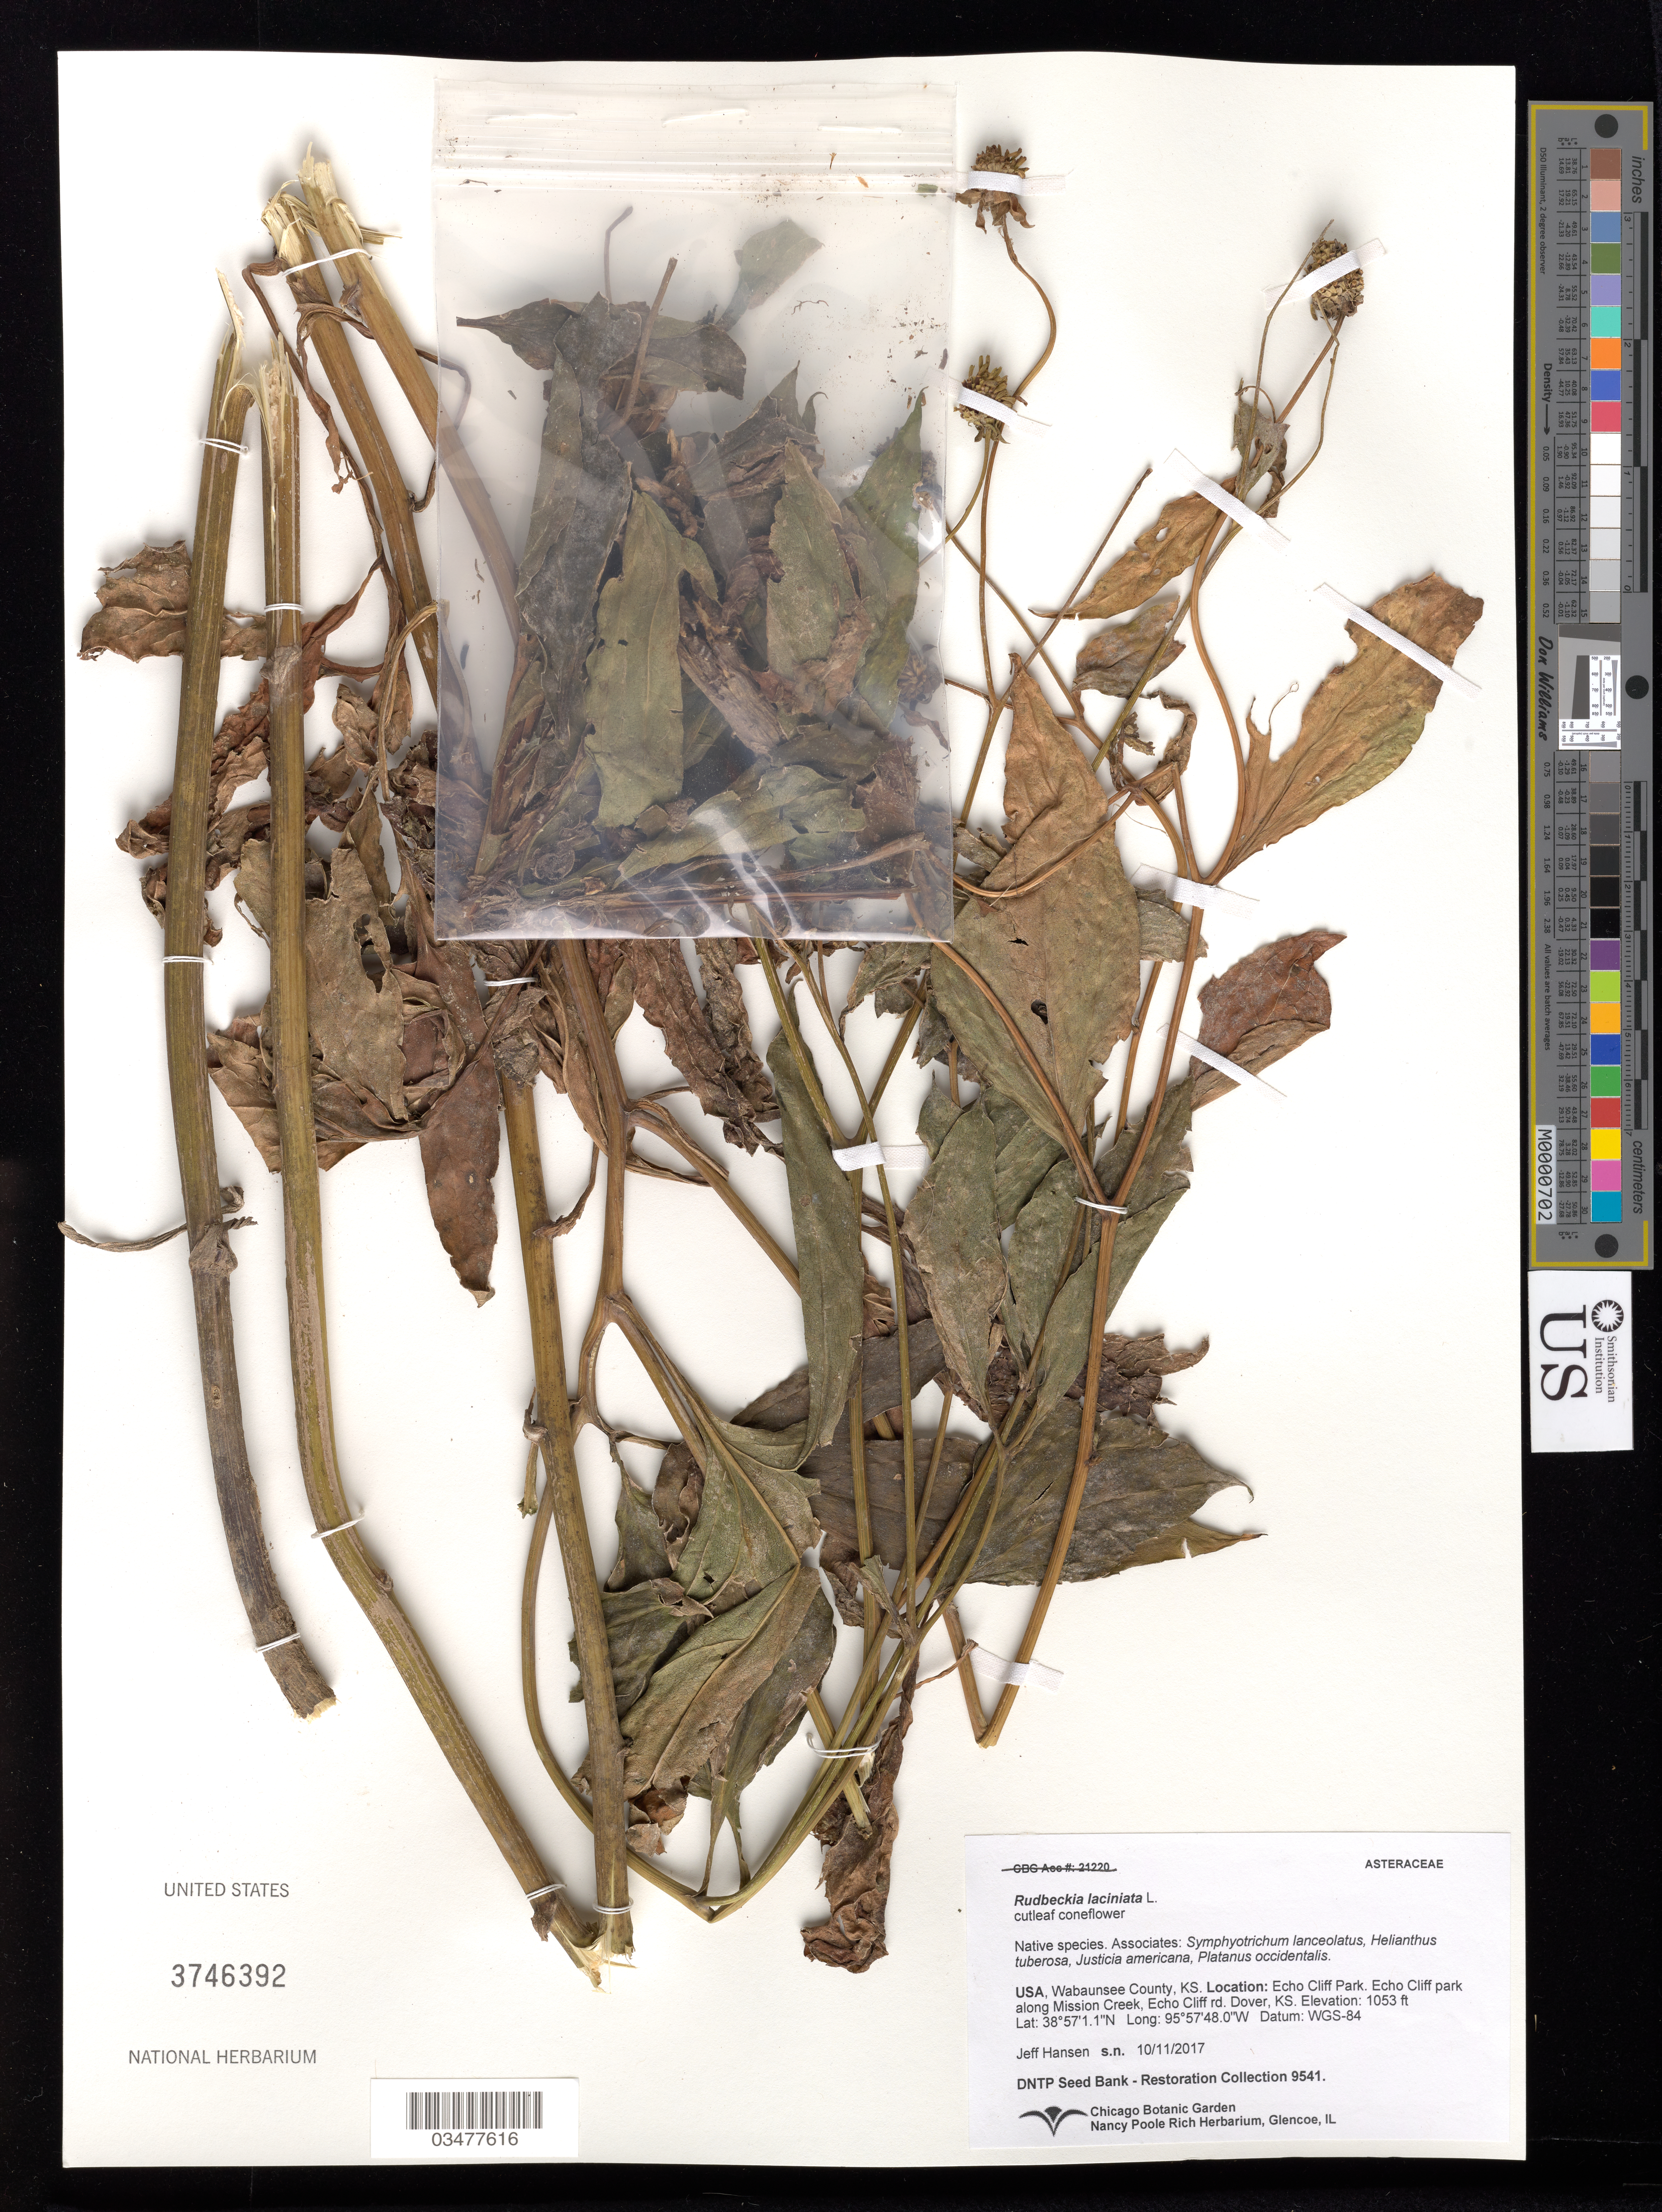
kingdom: Plantae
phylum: Tracheophyta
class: Magnoliopsida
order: Asterales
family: Asteraceae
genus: Rudbeckia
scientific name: Rudbeckia laciniata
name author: L.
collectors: J. Hansen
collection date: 2017-10-11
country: United States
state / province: Kansas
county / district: Wabaunsee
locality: Echo Cliff Park, Echo Cliff park along Mission Creek, Echo Cliff rd. Dover, KS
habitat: With Helianthus tuberosa, Justica americana, Platanus occidentalis, ect.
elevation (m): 321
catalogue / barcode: US 3746392